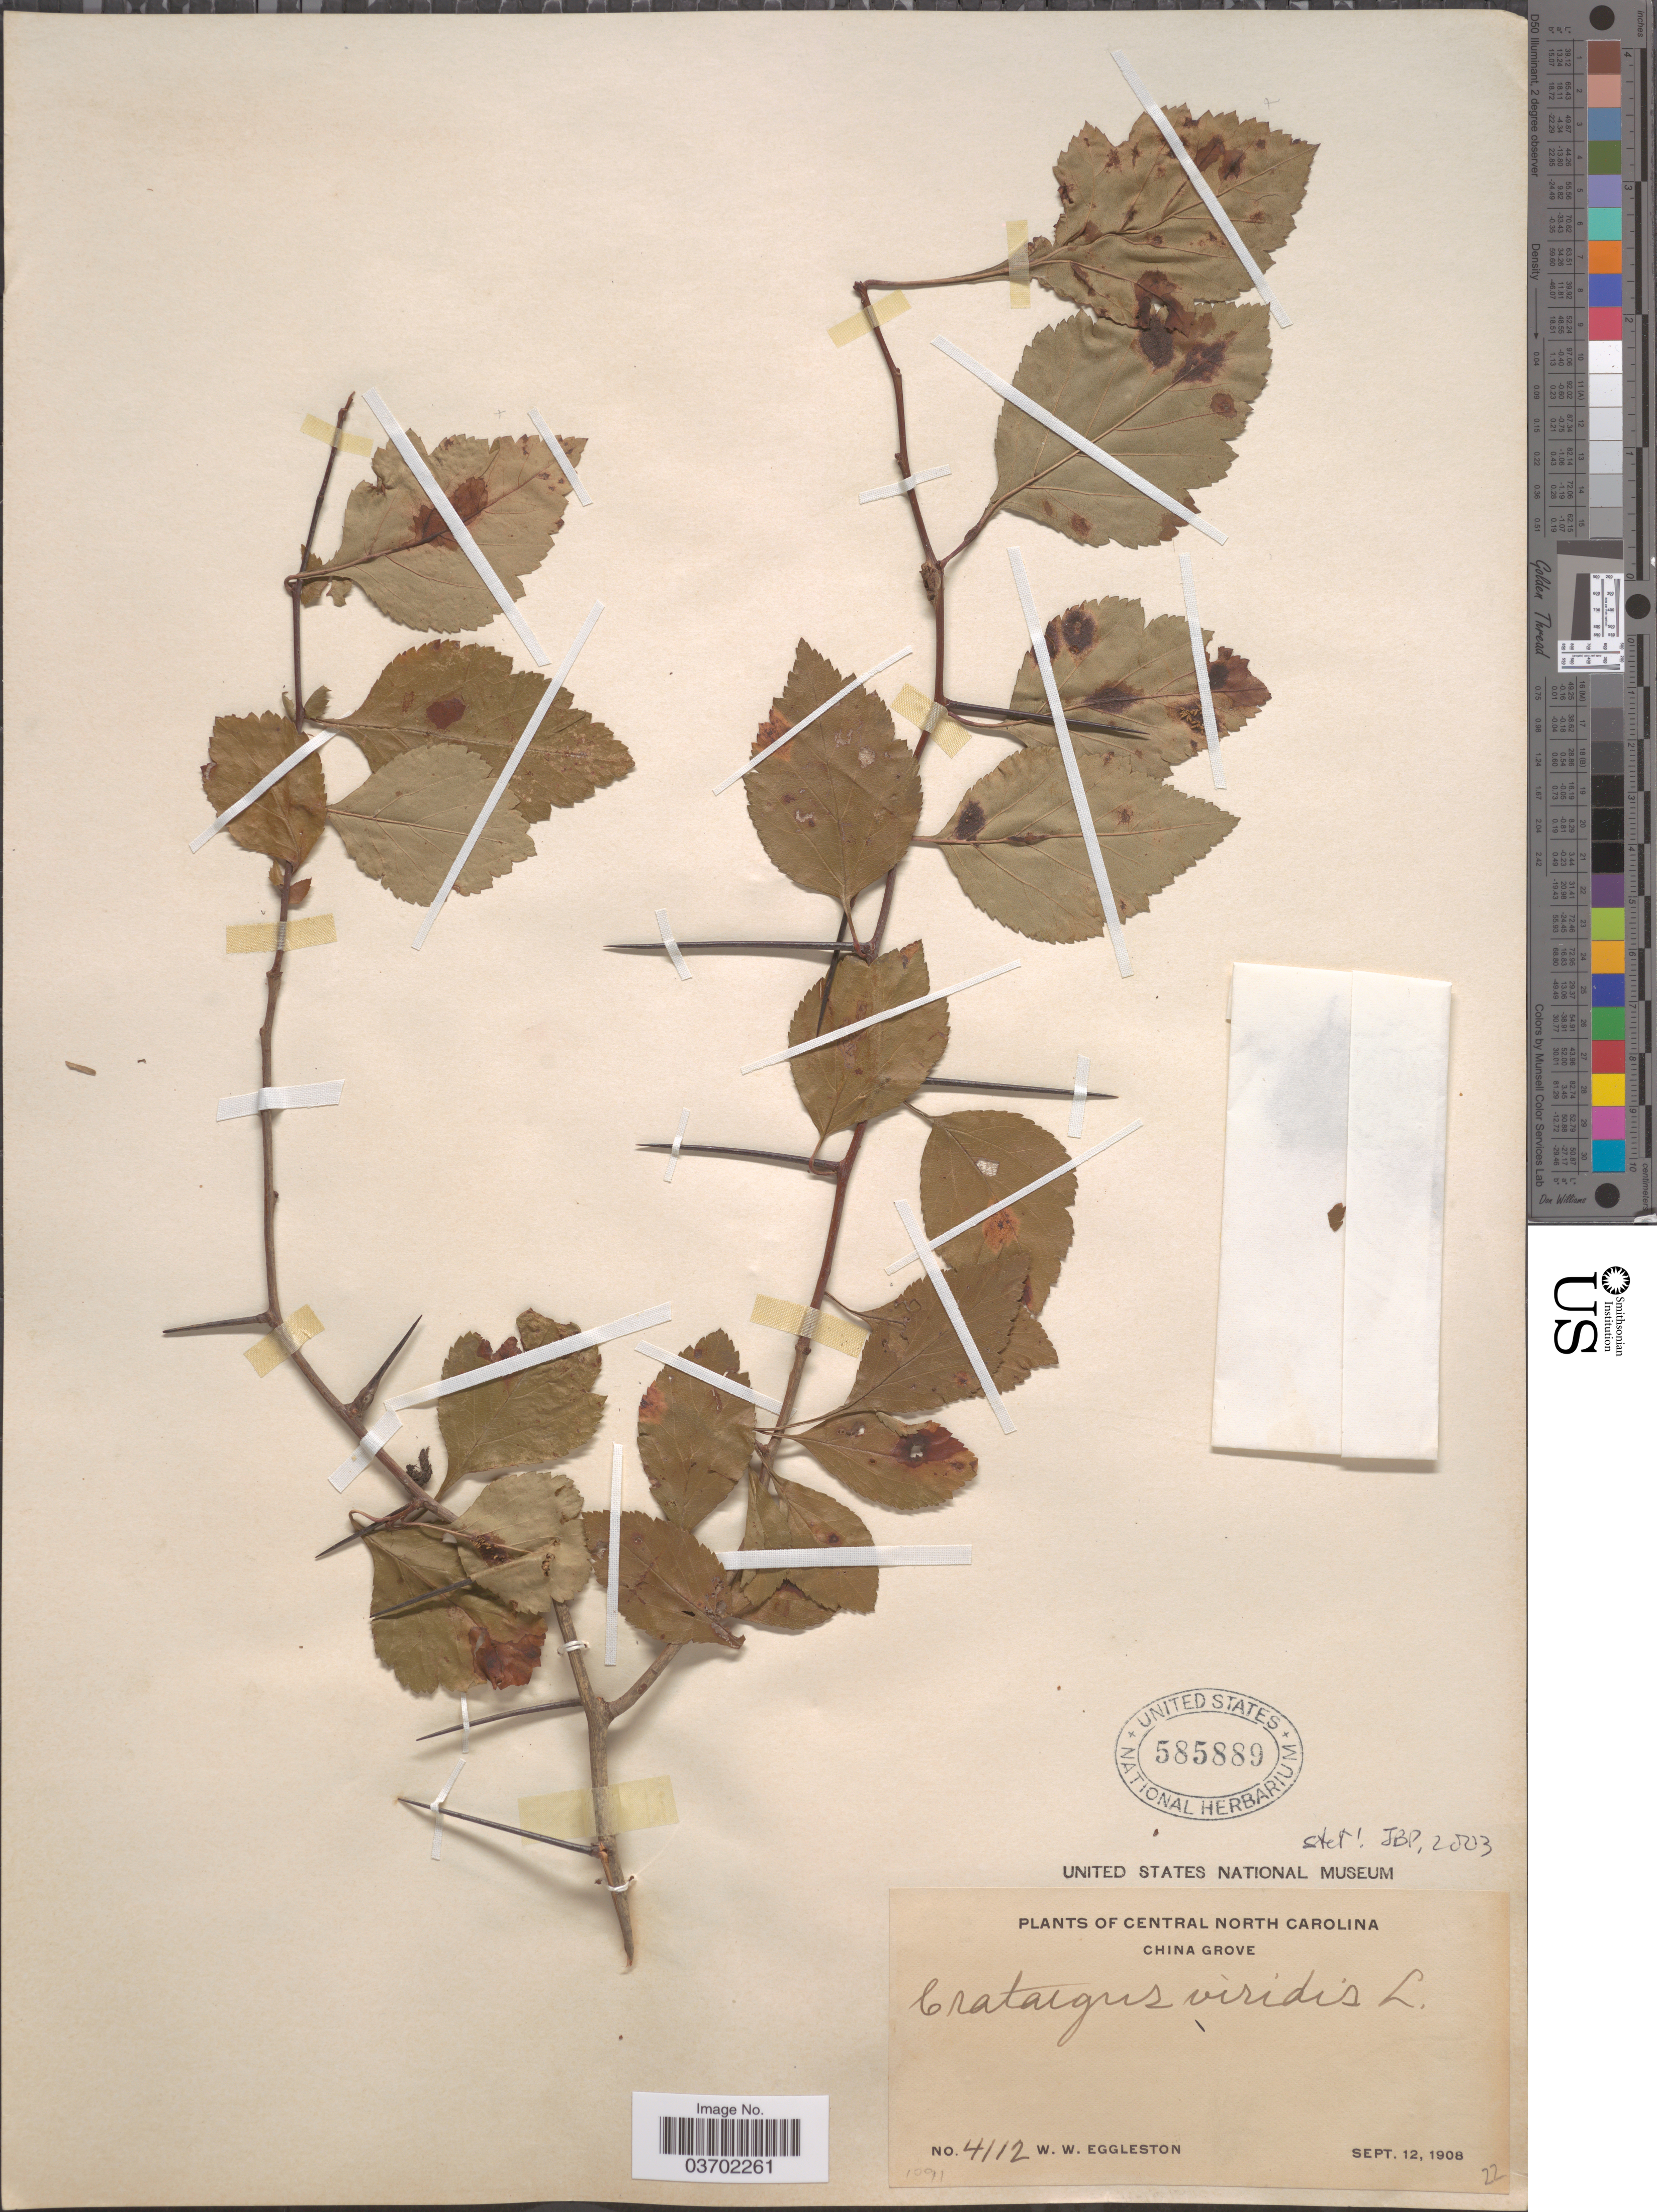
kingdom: Plantae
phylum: Tracheophyta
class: Magnoliopsida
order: Rosales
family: Rosaceae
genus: Crataegus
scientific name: Crataegus viridis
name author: L.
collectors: W. W. Eggleston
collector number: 4112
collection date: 1908-09-12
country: United States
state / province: North Carolina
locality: Central North Carolina. China Grove.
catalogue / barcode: US 585889